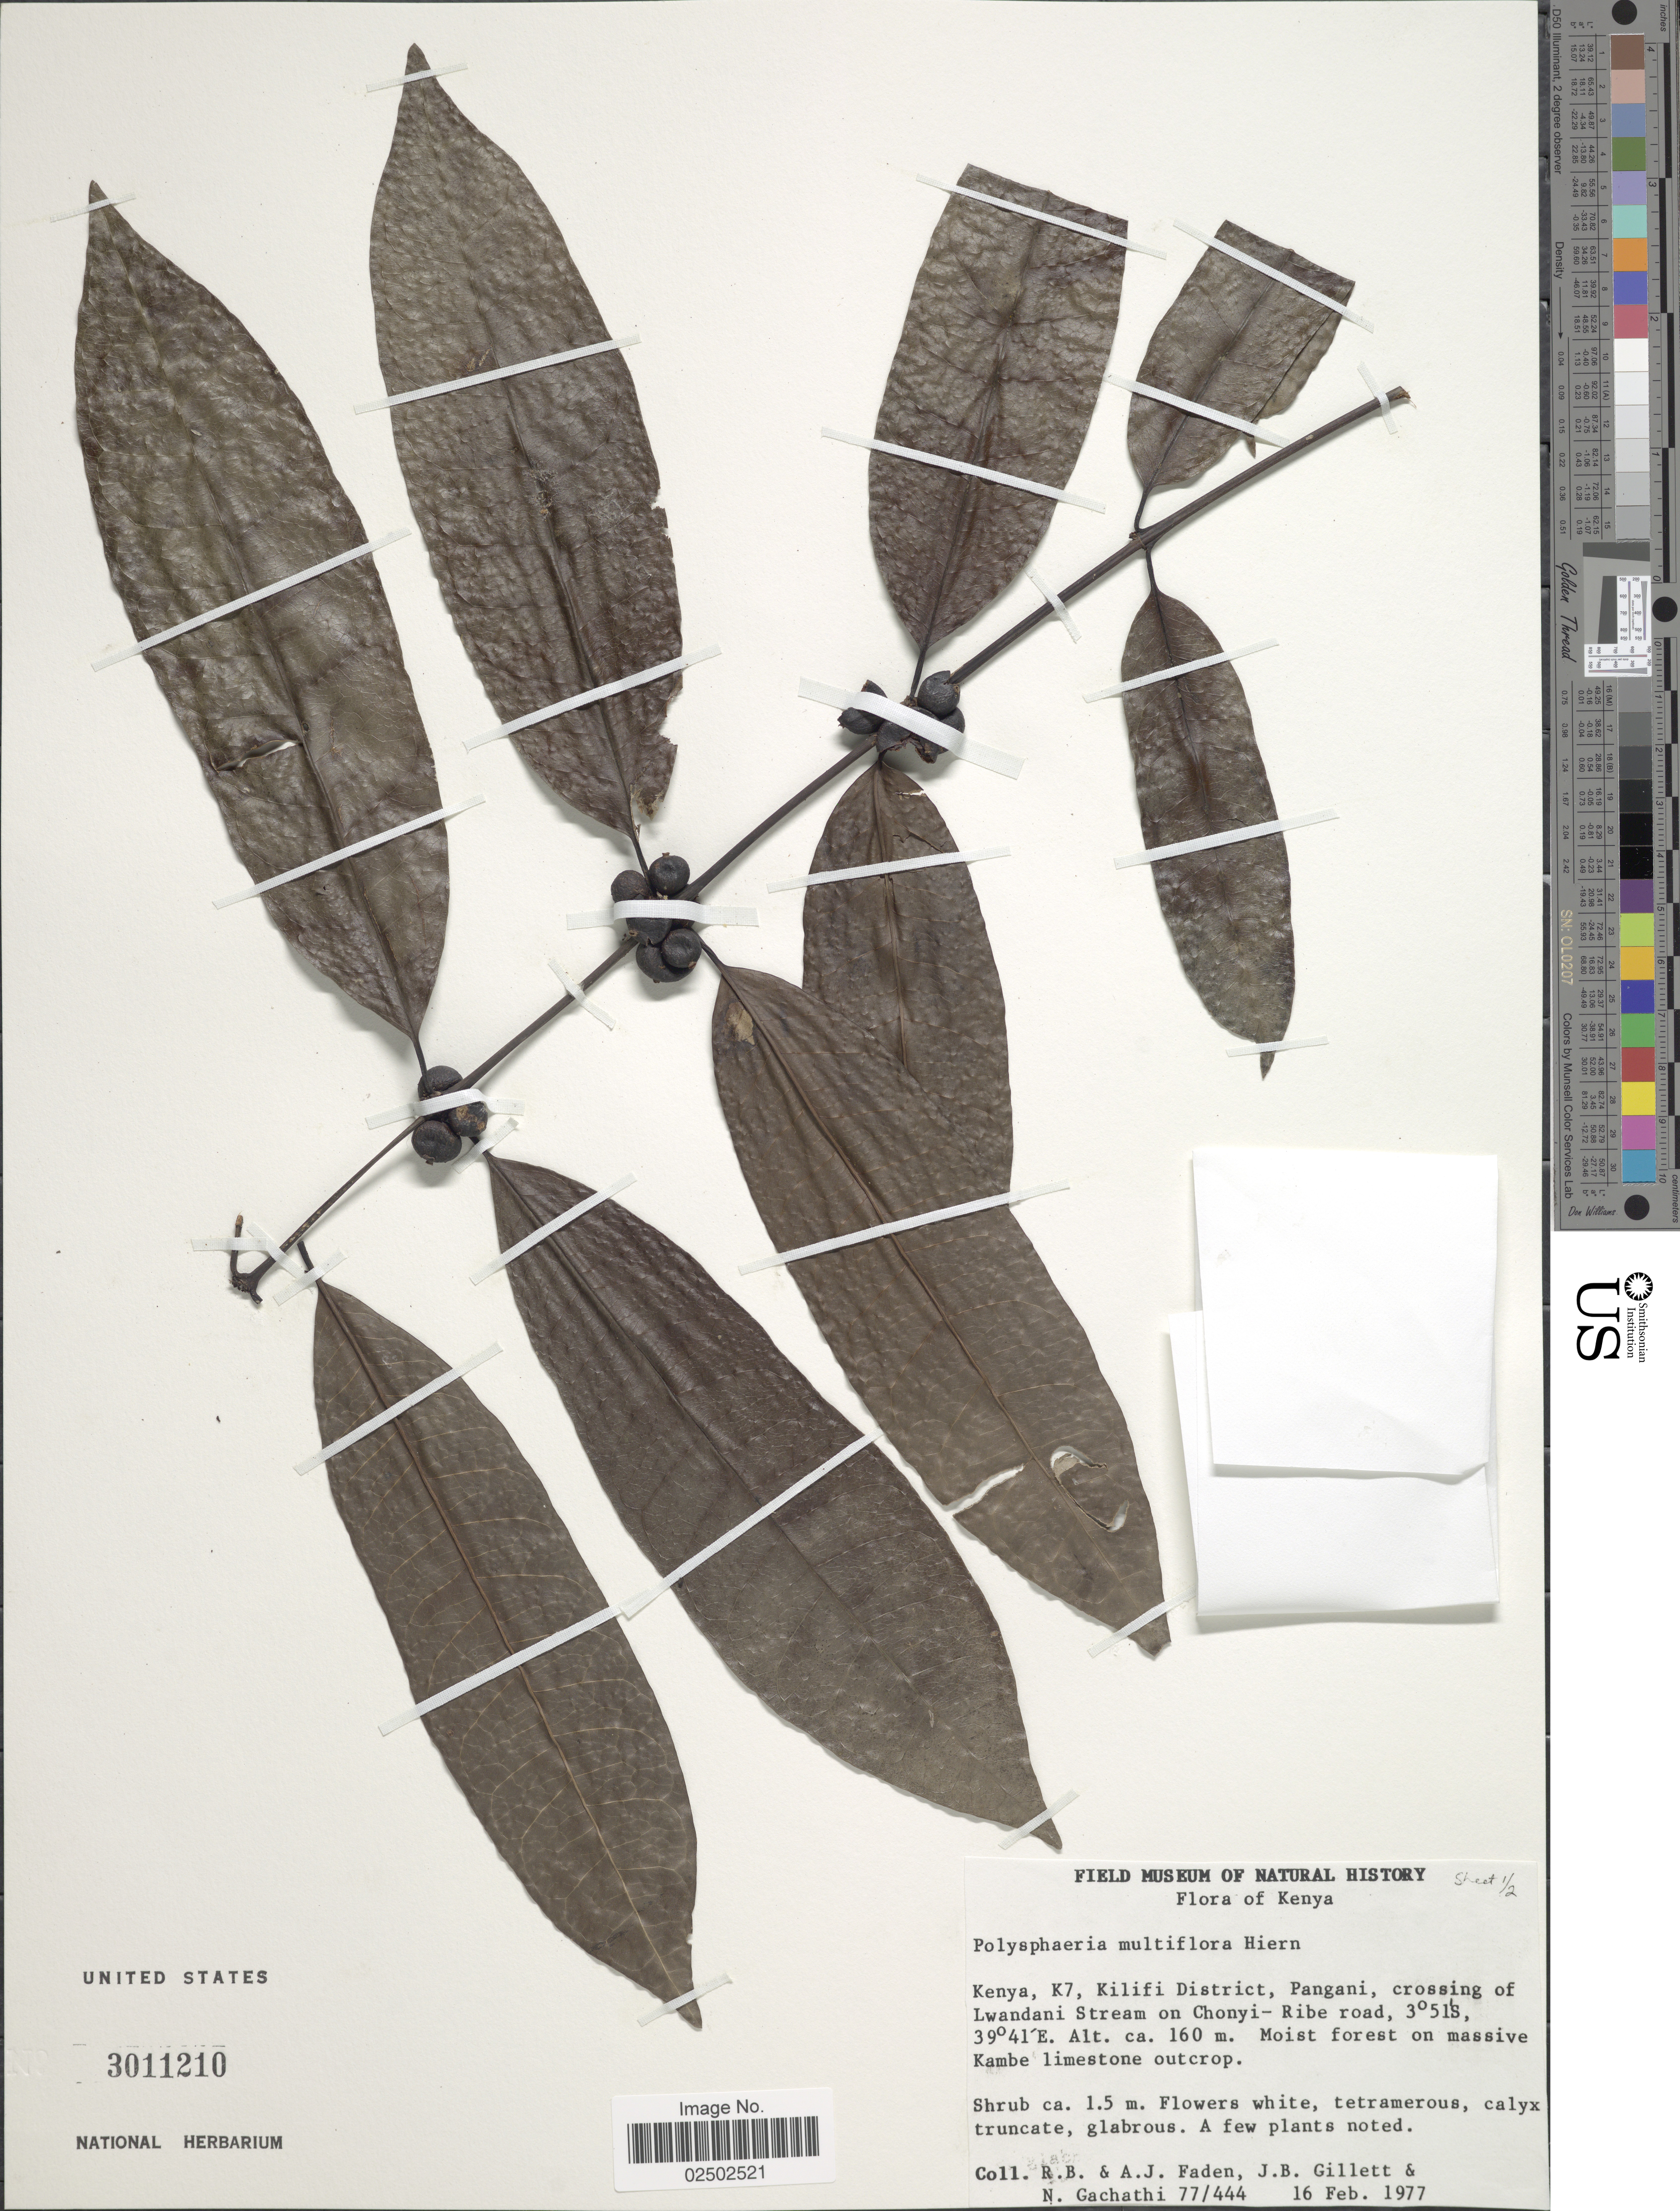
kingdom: Plantae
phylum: Tracheophyta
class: Magnoliopsida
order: Gentianales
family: Rubiaceae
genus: Polysphaeria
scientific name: Polysphaeria multiflora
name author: Hiern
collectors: R. B. Faden, A. J. Faden, J. B. Gillett & N. Gachathi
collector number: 77/444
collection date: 1977-02-16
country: Kenya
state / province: Kilifi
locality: K7, Pangani, crossing of Lwandani Stream on Chonyi-Ribe road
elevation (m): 160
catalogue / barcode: US 3011210